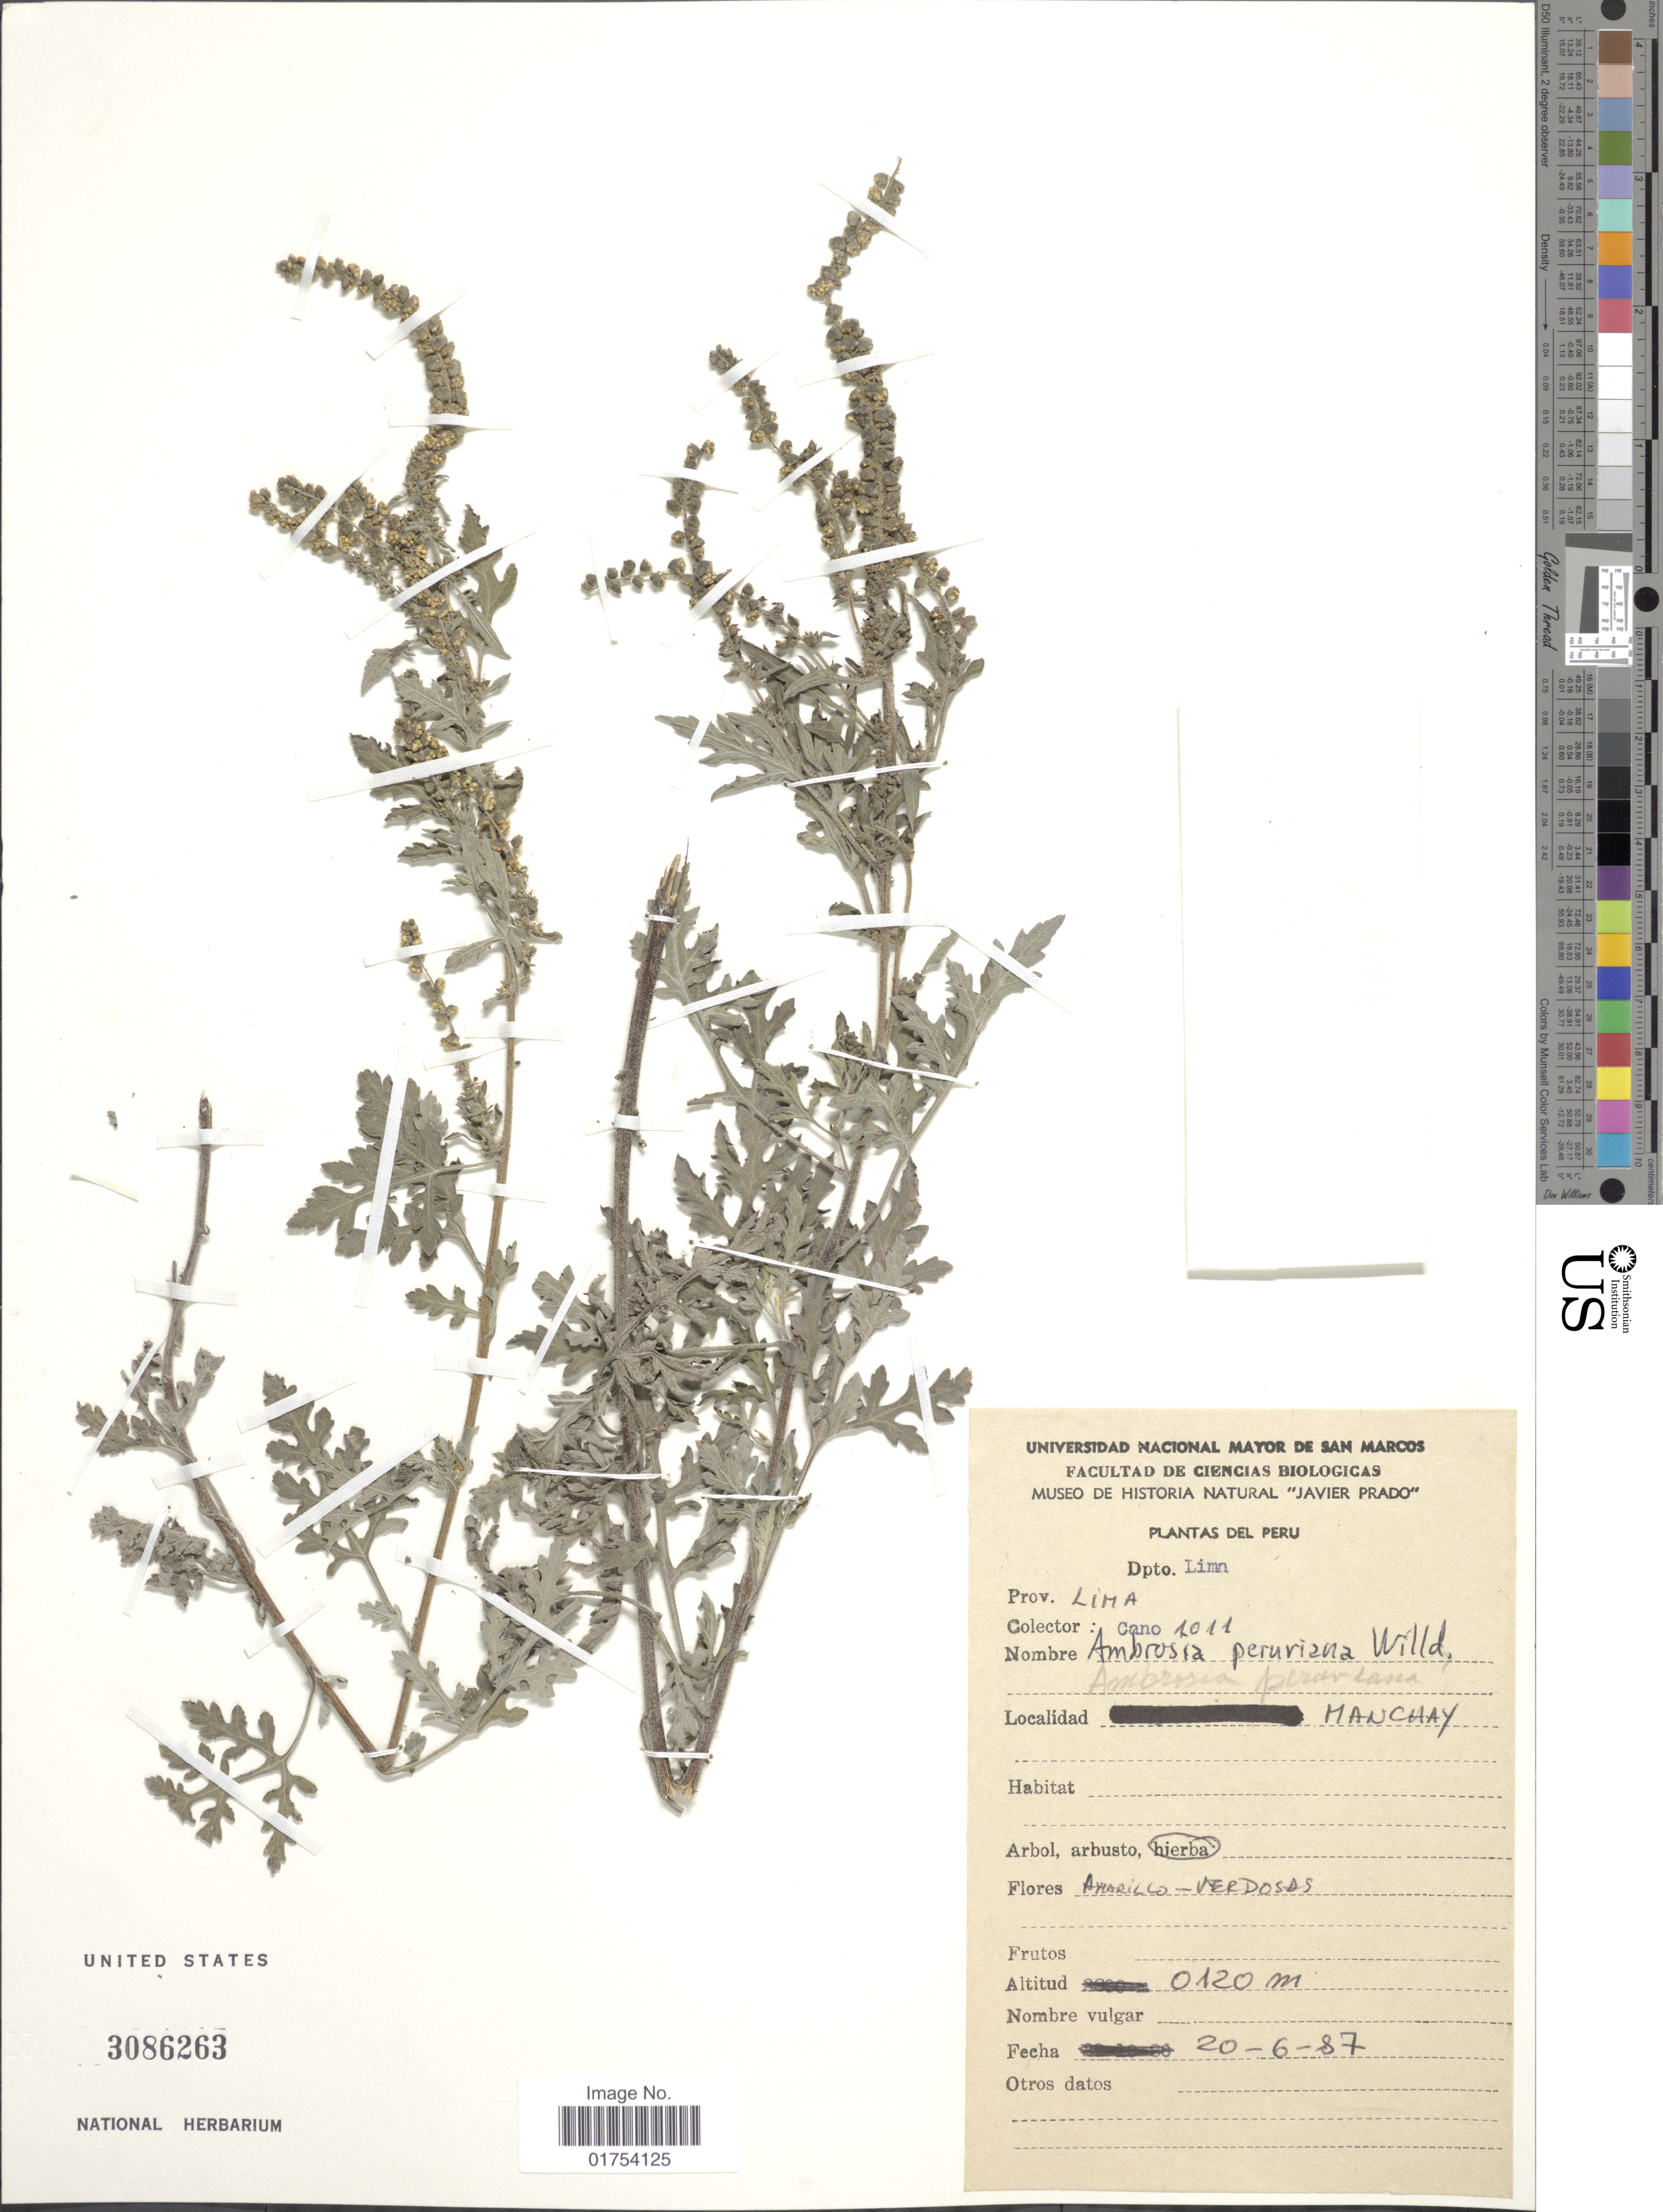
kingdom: Plantae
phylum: Tracheophyta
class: Magnoliopsida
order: Asterales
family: Asteraceae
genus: Ambrosia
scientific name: Ambrosia peruviana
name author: Willd.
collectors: A. Cano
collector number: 1011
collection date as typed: Transcribed d/m/y: 20/6/87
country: Peru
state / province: Lima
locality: Mancaay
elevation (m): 120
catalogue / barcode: US 3086263